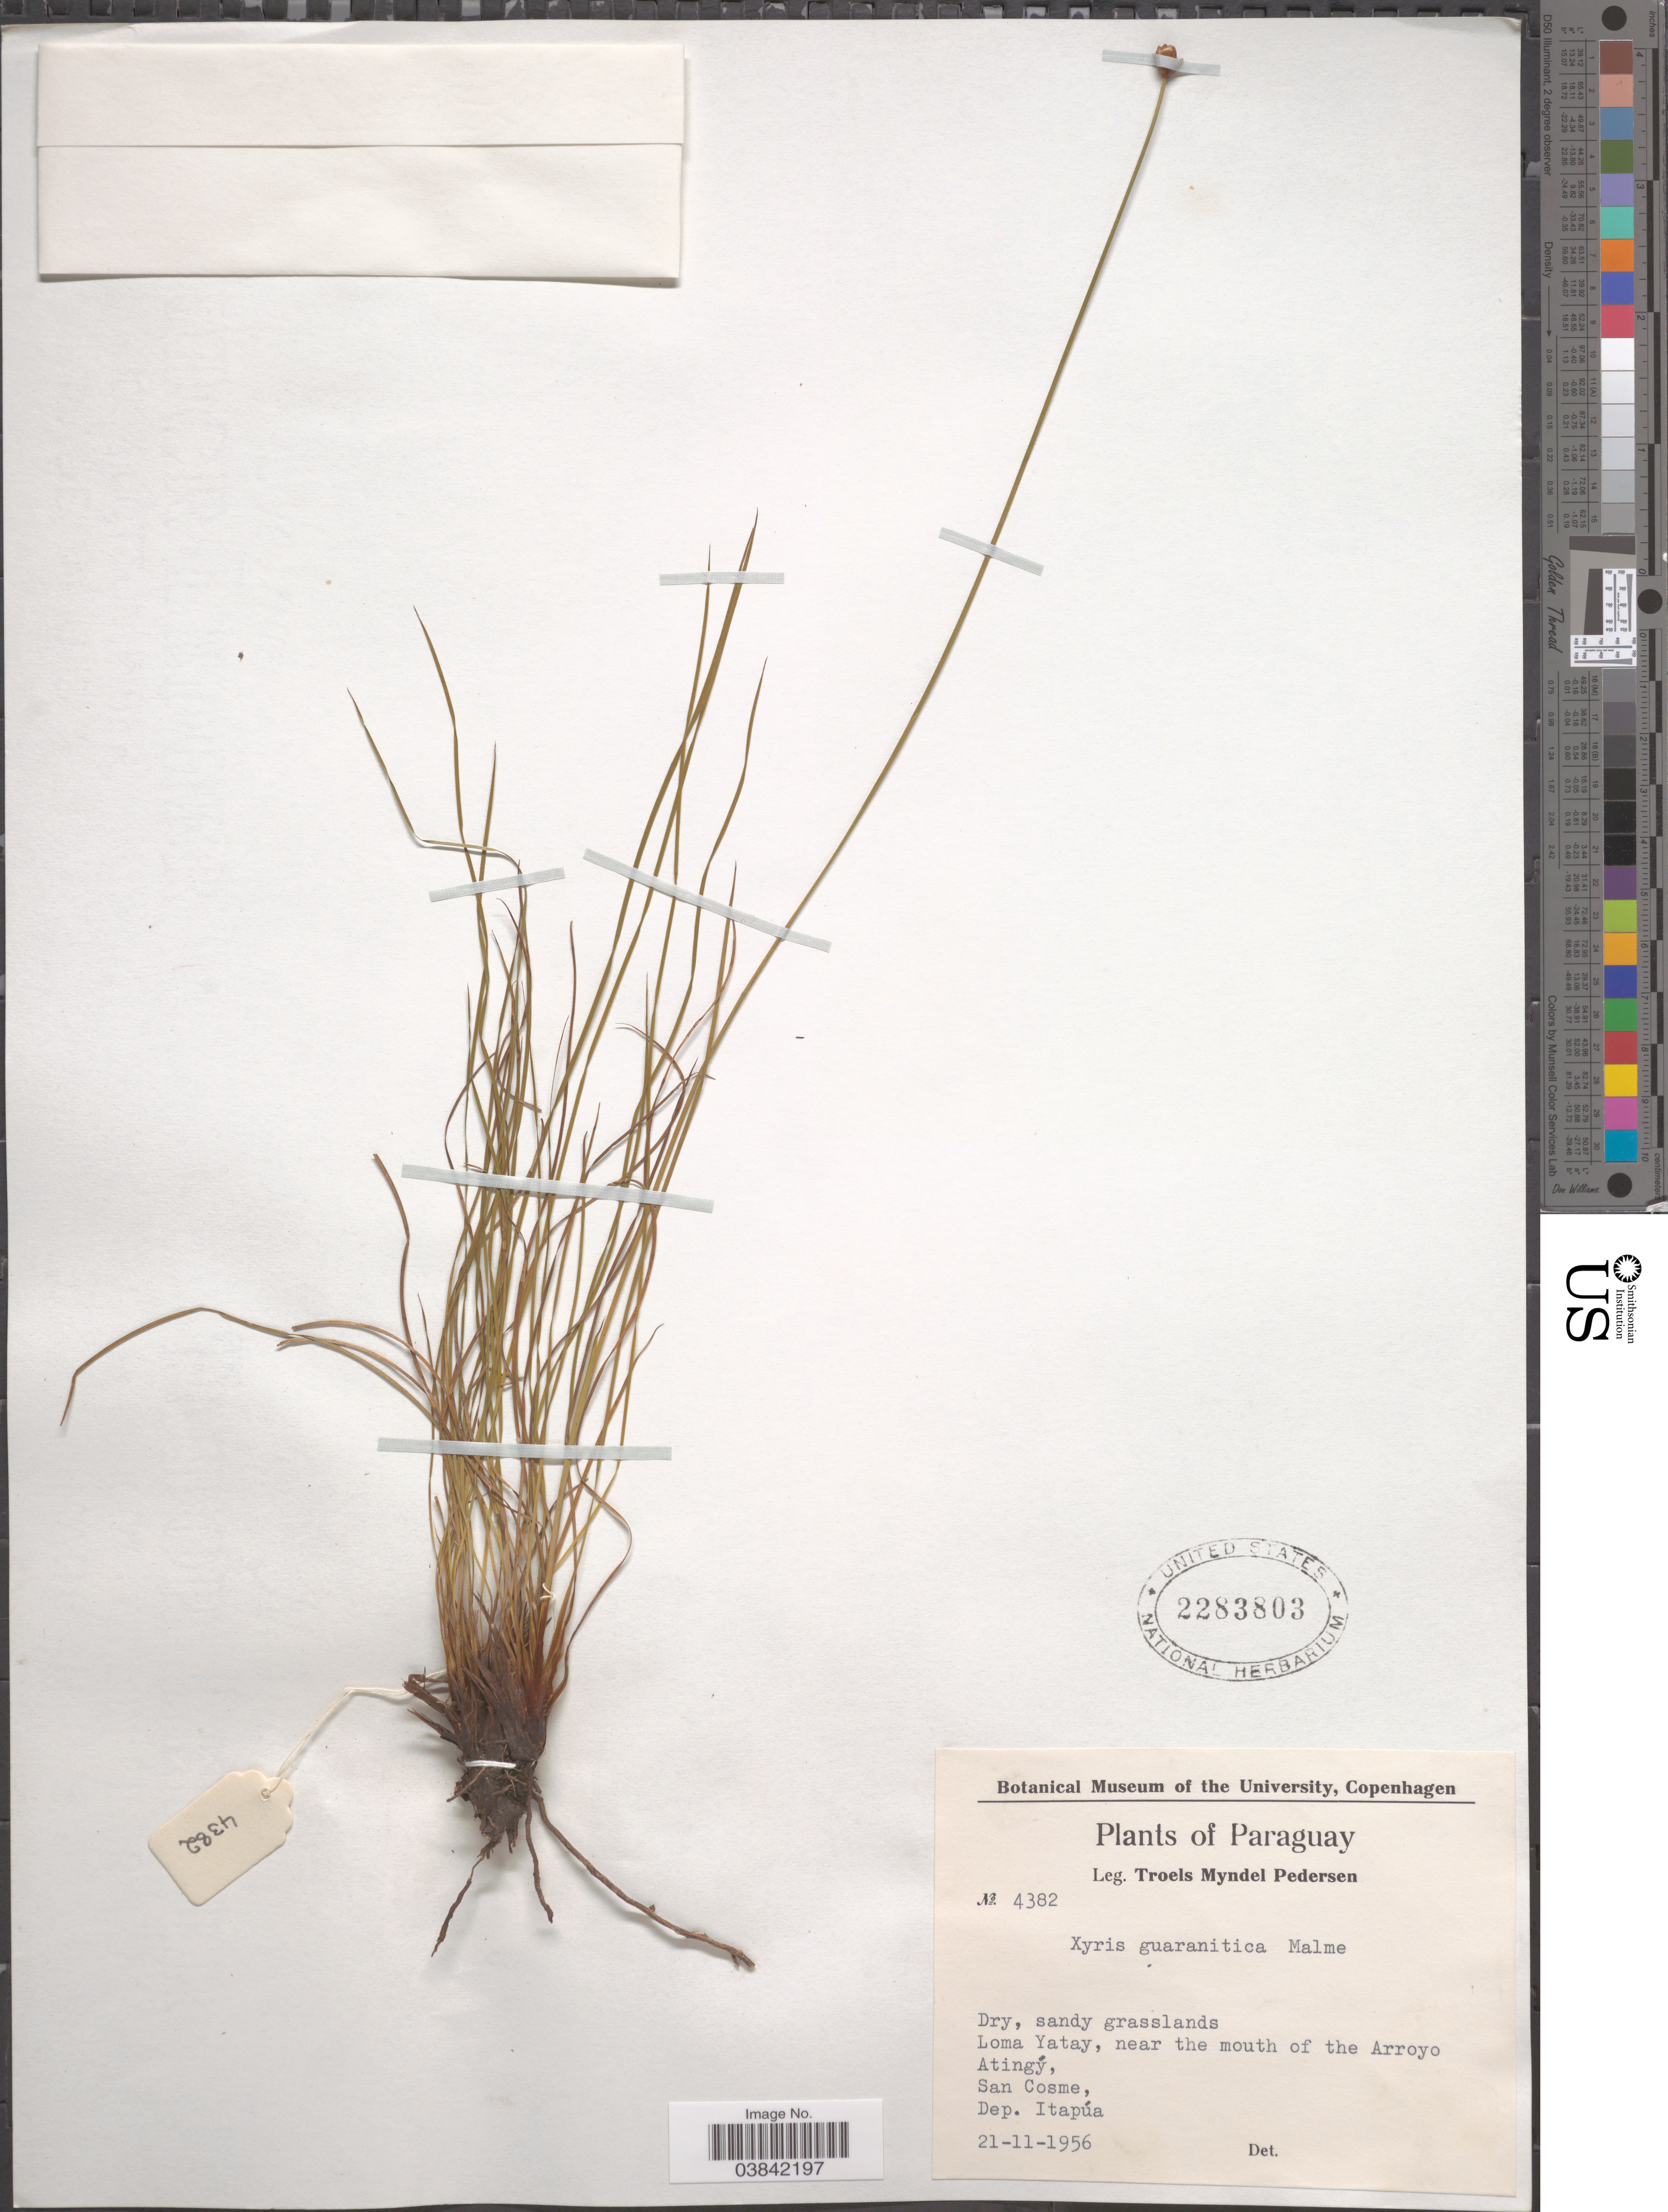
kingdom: Plantae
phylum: Tracheophyta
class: Liliopsida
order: Poales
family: Xyridaceae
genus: Xyris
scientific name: Xyris guaranitica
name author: Malme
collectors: T. Pederson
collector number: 4382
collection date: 1956-11-21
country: Paraguay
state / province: Itapua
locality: Loma Yatay, near the mouth of the Arroyo Atingý, San Cosme, Dep. Itapúa.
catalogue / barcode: US 2283803